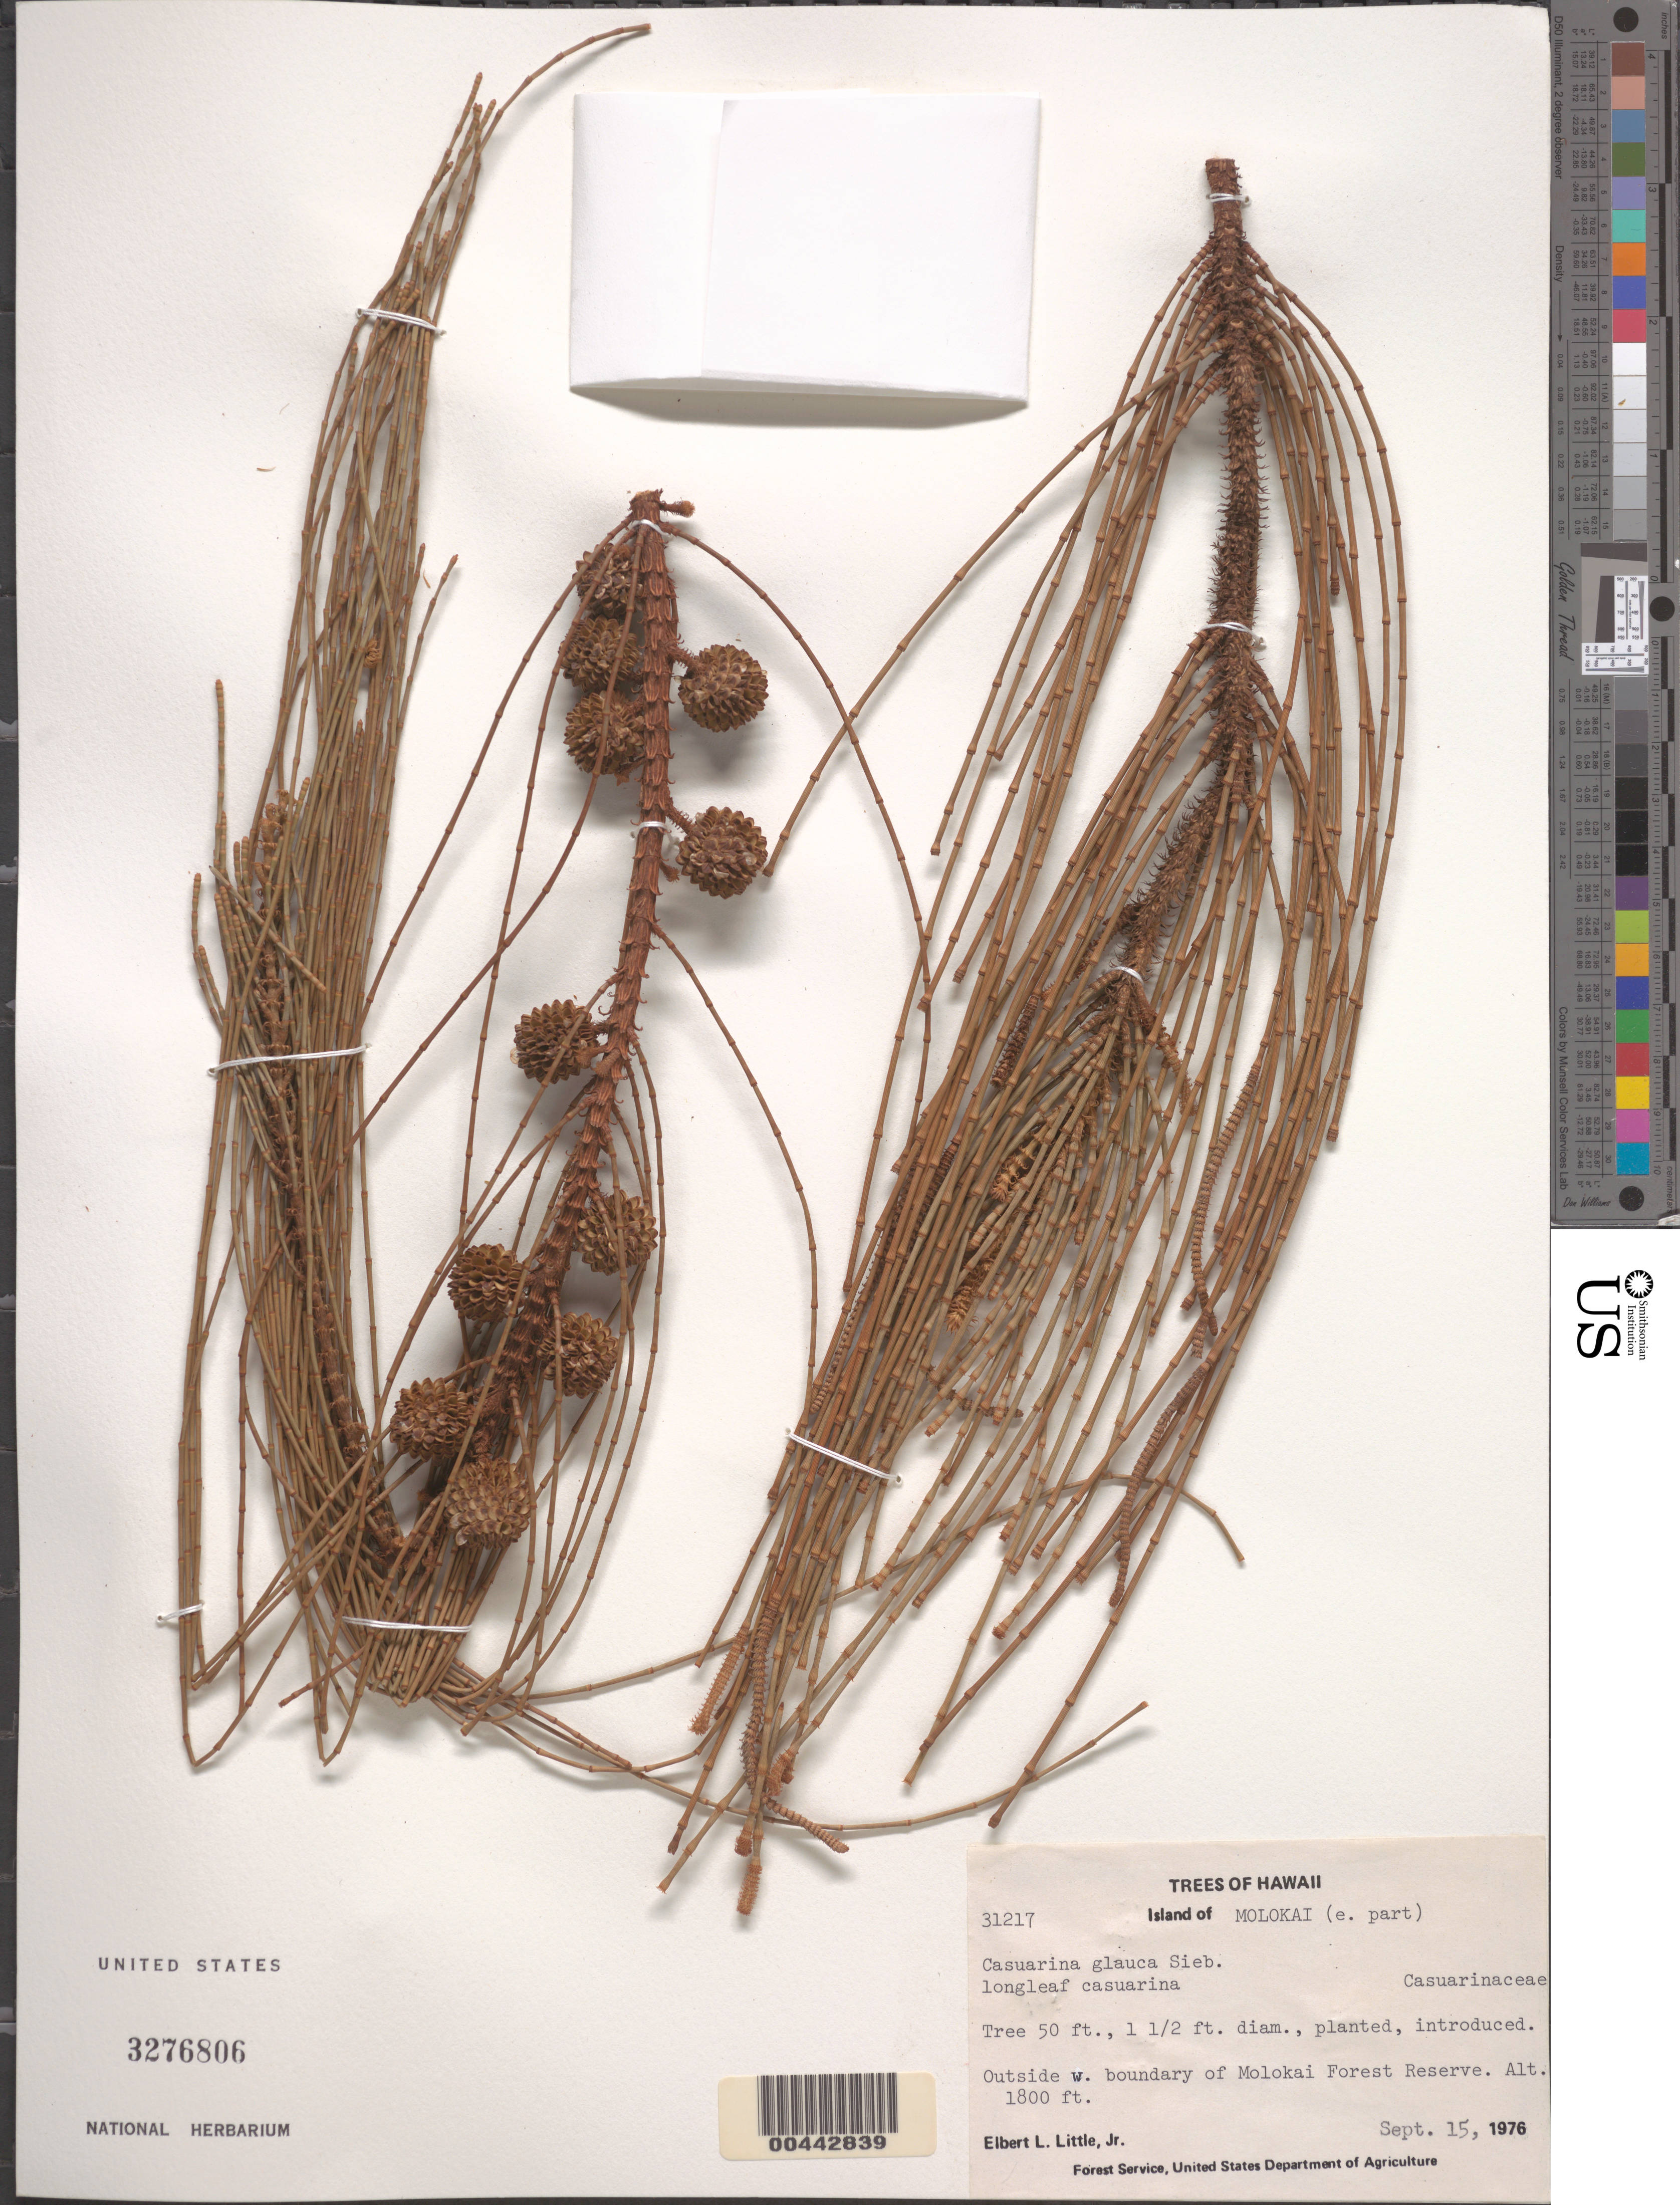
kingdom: Plantae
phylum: Tracheophyta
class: Magnoliopsida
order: Fagales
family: Casuarinaceae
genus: Casuarina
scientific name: Casuarina glauca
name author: Sieber ex Spreng.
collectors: E. L. Little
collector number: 31217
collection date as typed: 15 Sep 1976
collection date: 1976-09-15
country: United States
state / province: Hawaii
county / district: Maui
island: Moloka'i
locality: East part of Molokai, outside west boundary of Molokai Forest Reserve.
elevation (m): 549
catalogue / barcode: US 3276806